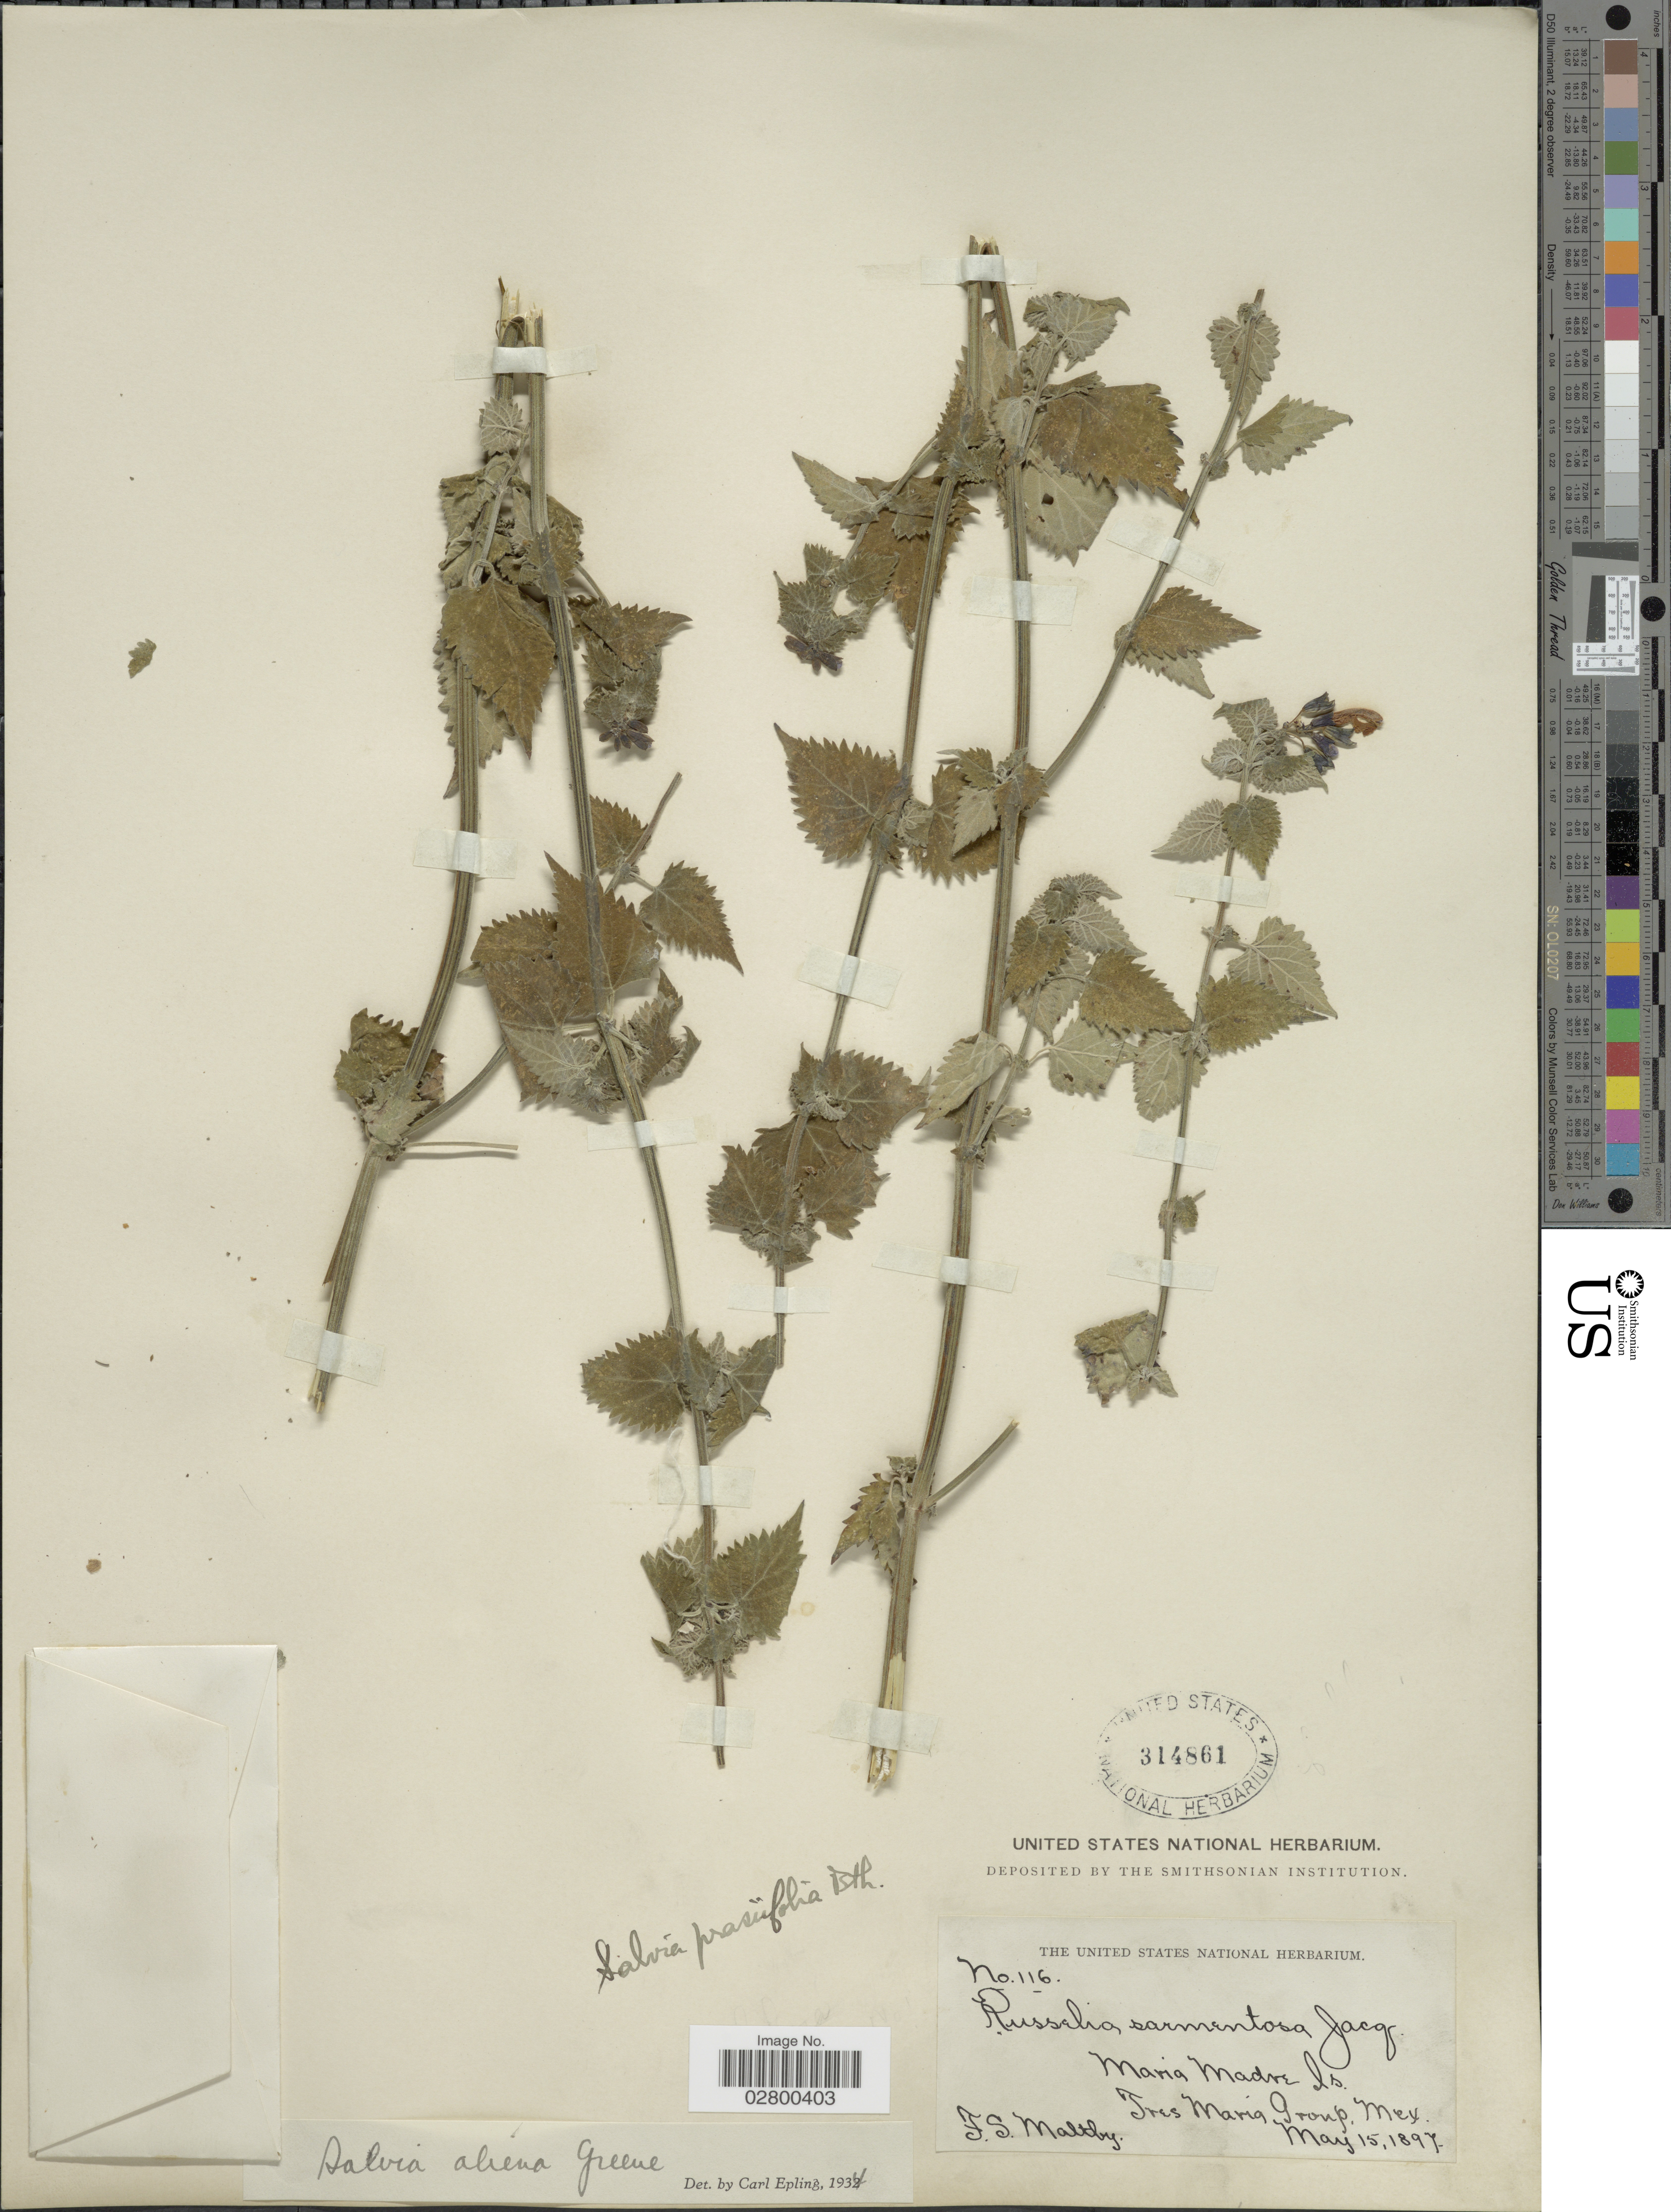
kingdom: Plantae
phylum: Tracheophyta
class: Magnoliopsida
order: Lamiales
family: Lamiaceae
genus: Salvia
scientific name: Salvia aliena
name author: Greene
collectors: F. S. Maltby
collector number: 116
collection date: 1897-05-15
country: Mexico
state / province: Nayarit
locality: Maria Madre Is., Tres Maria Group, Mex.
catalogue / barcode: US 314861